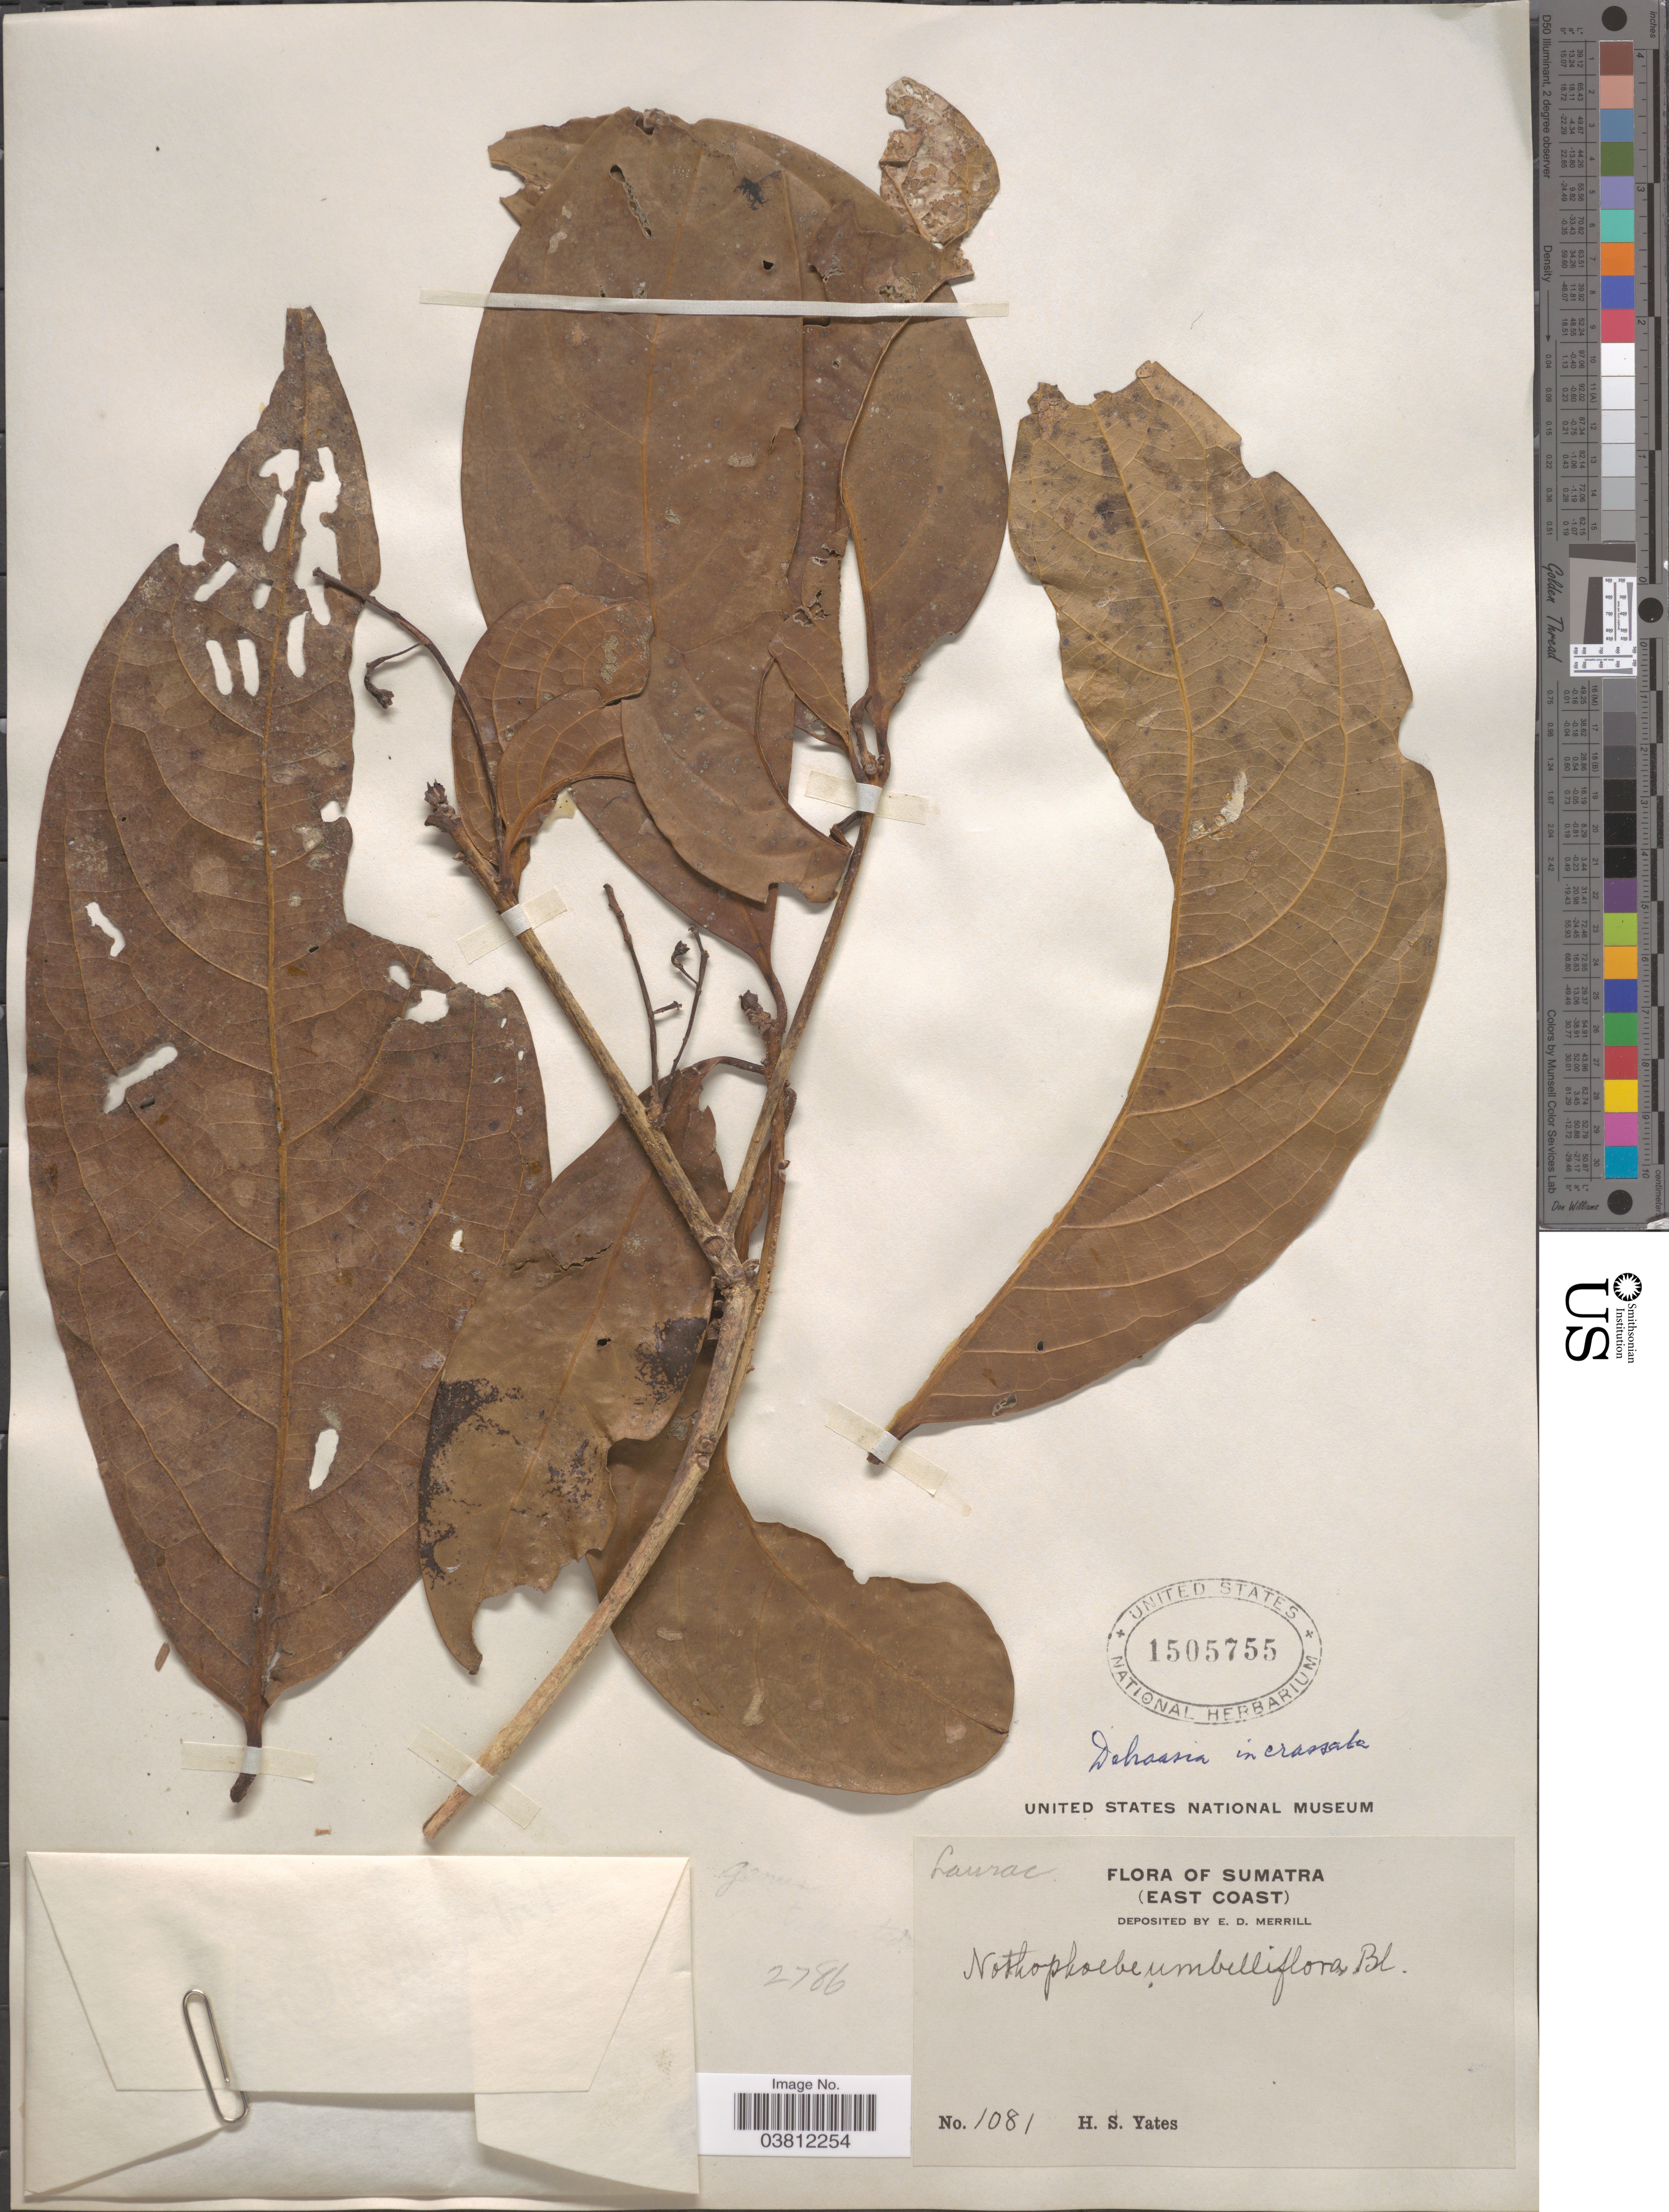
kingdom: Plantae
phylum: Tracheophyta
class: Magnoliopsida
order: Laurales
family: Lauraceae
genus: Dehaasia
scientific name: Dehaasia incrassata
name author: (Jack) Kosterm.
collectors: H. S. Yates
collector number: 1081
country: Indonesia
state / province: Sumatra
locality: East Coast.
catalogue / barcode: US 1505755